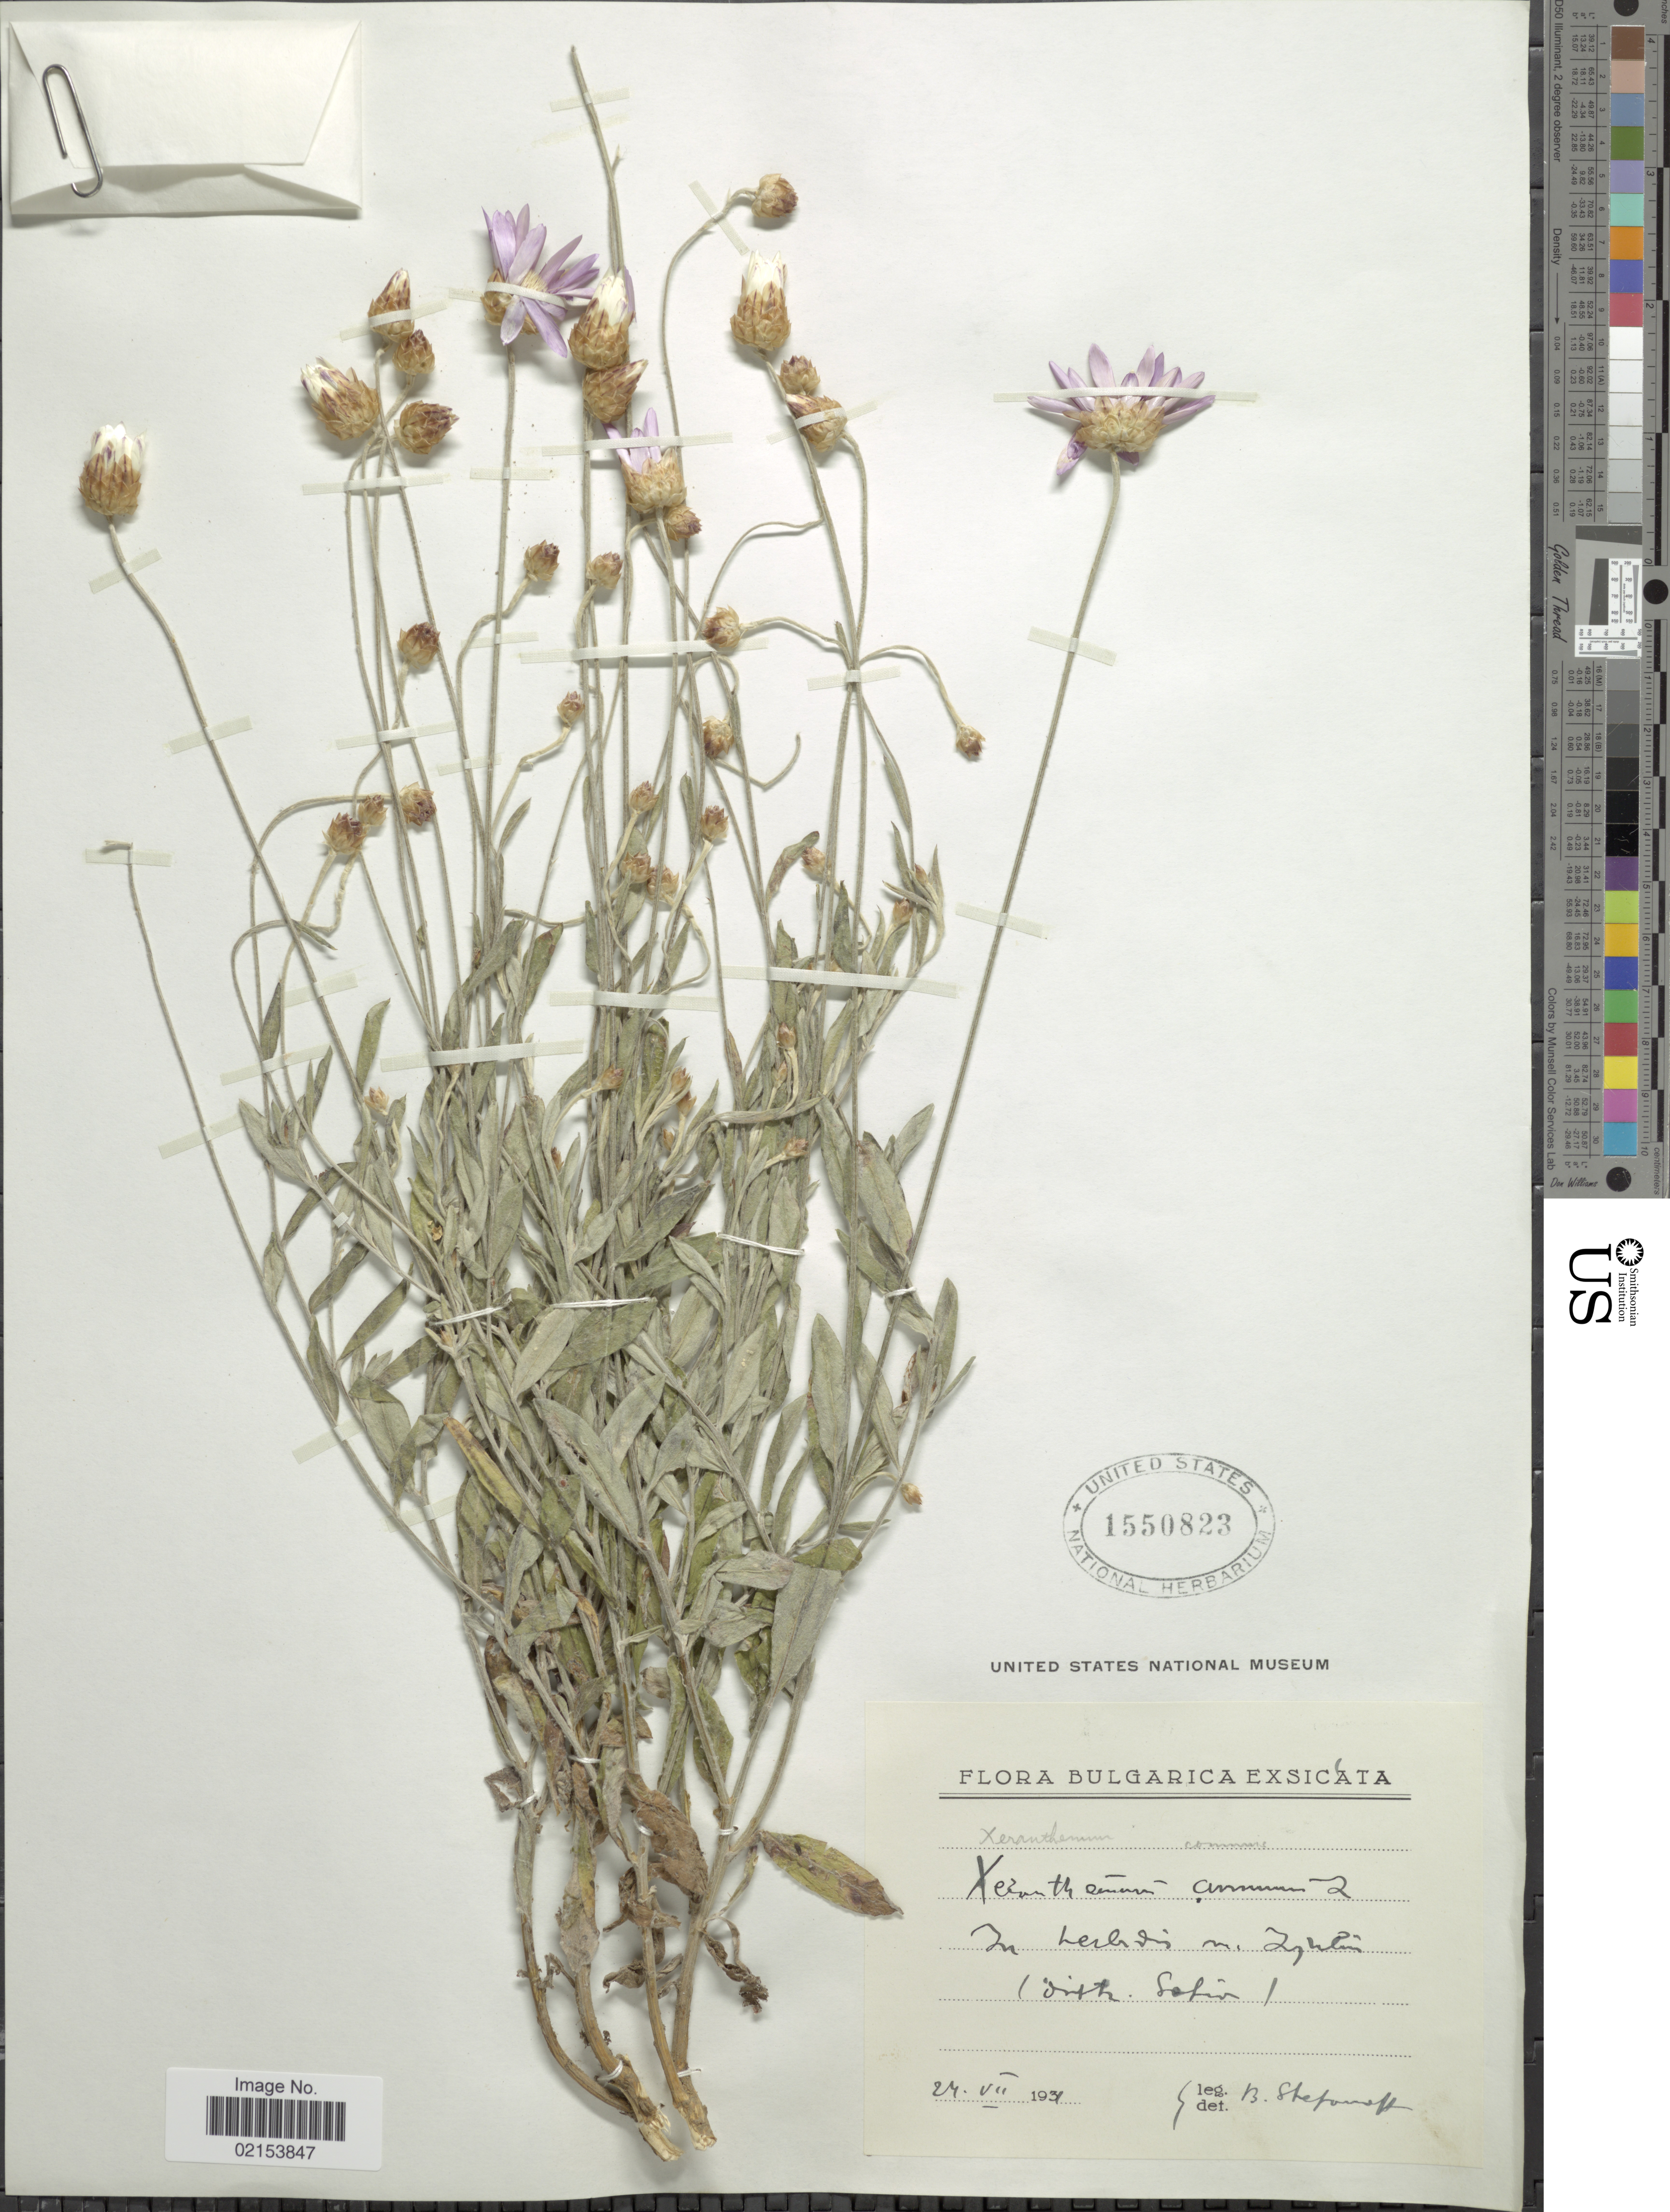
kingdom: Plantae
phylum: Tracheophyta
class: Magnoliopsida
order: Asterales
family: Asteraceae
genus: Xeranthemum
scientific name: Xeranthemum annuum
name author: L.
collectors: B. Stefanoff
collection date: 1931-07-24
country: Bulgaria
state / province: Sofia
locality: InThylvis [interpreted]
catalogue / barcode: US 1550823